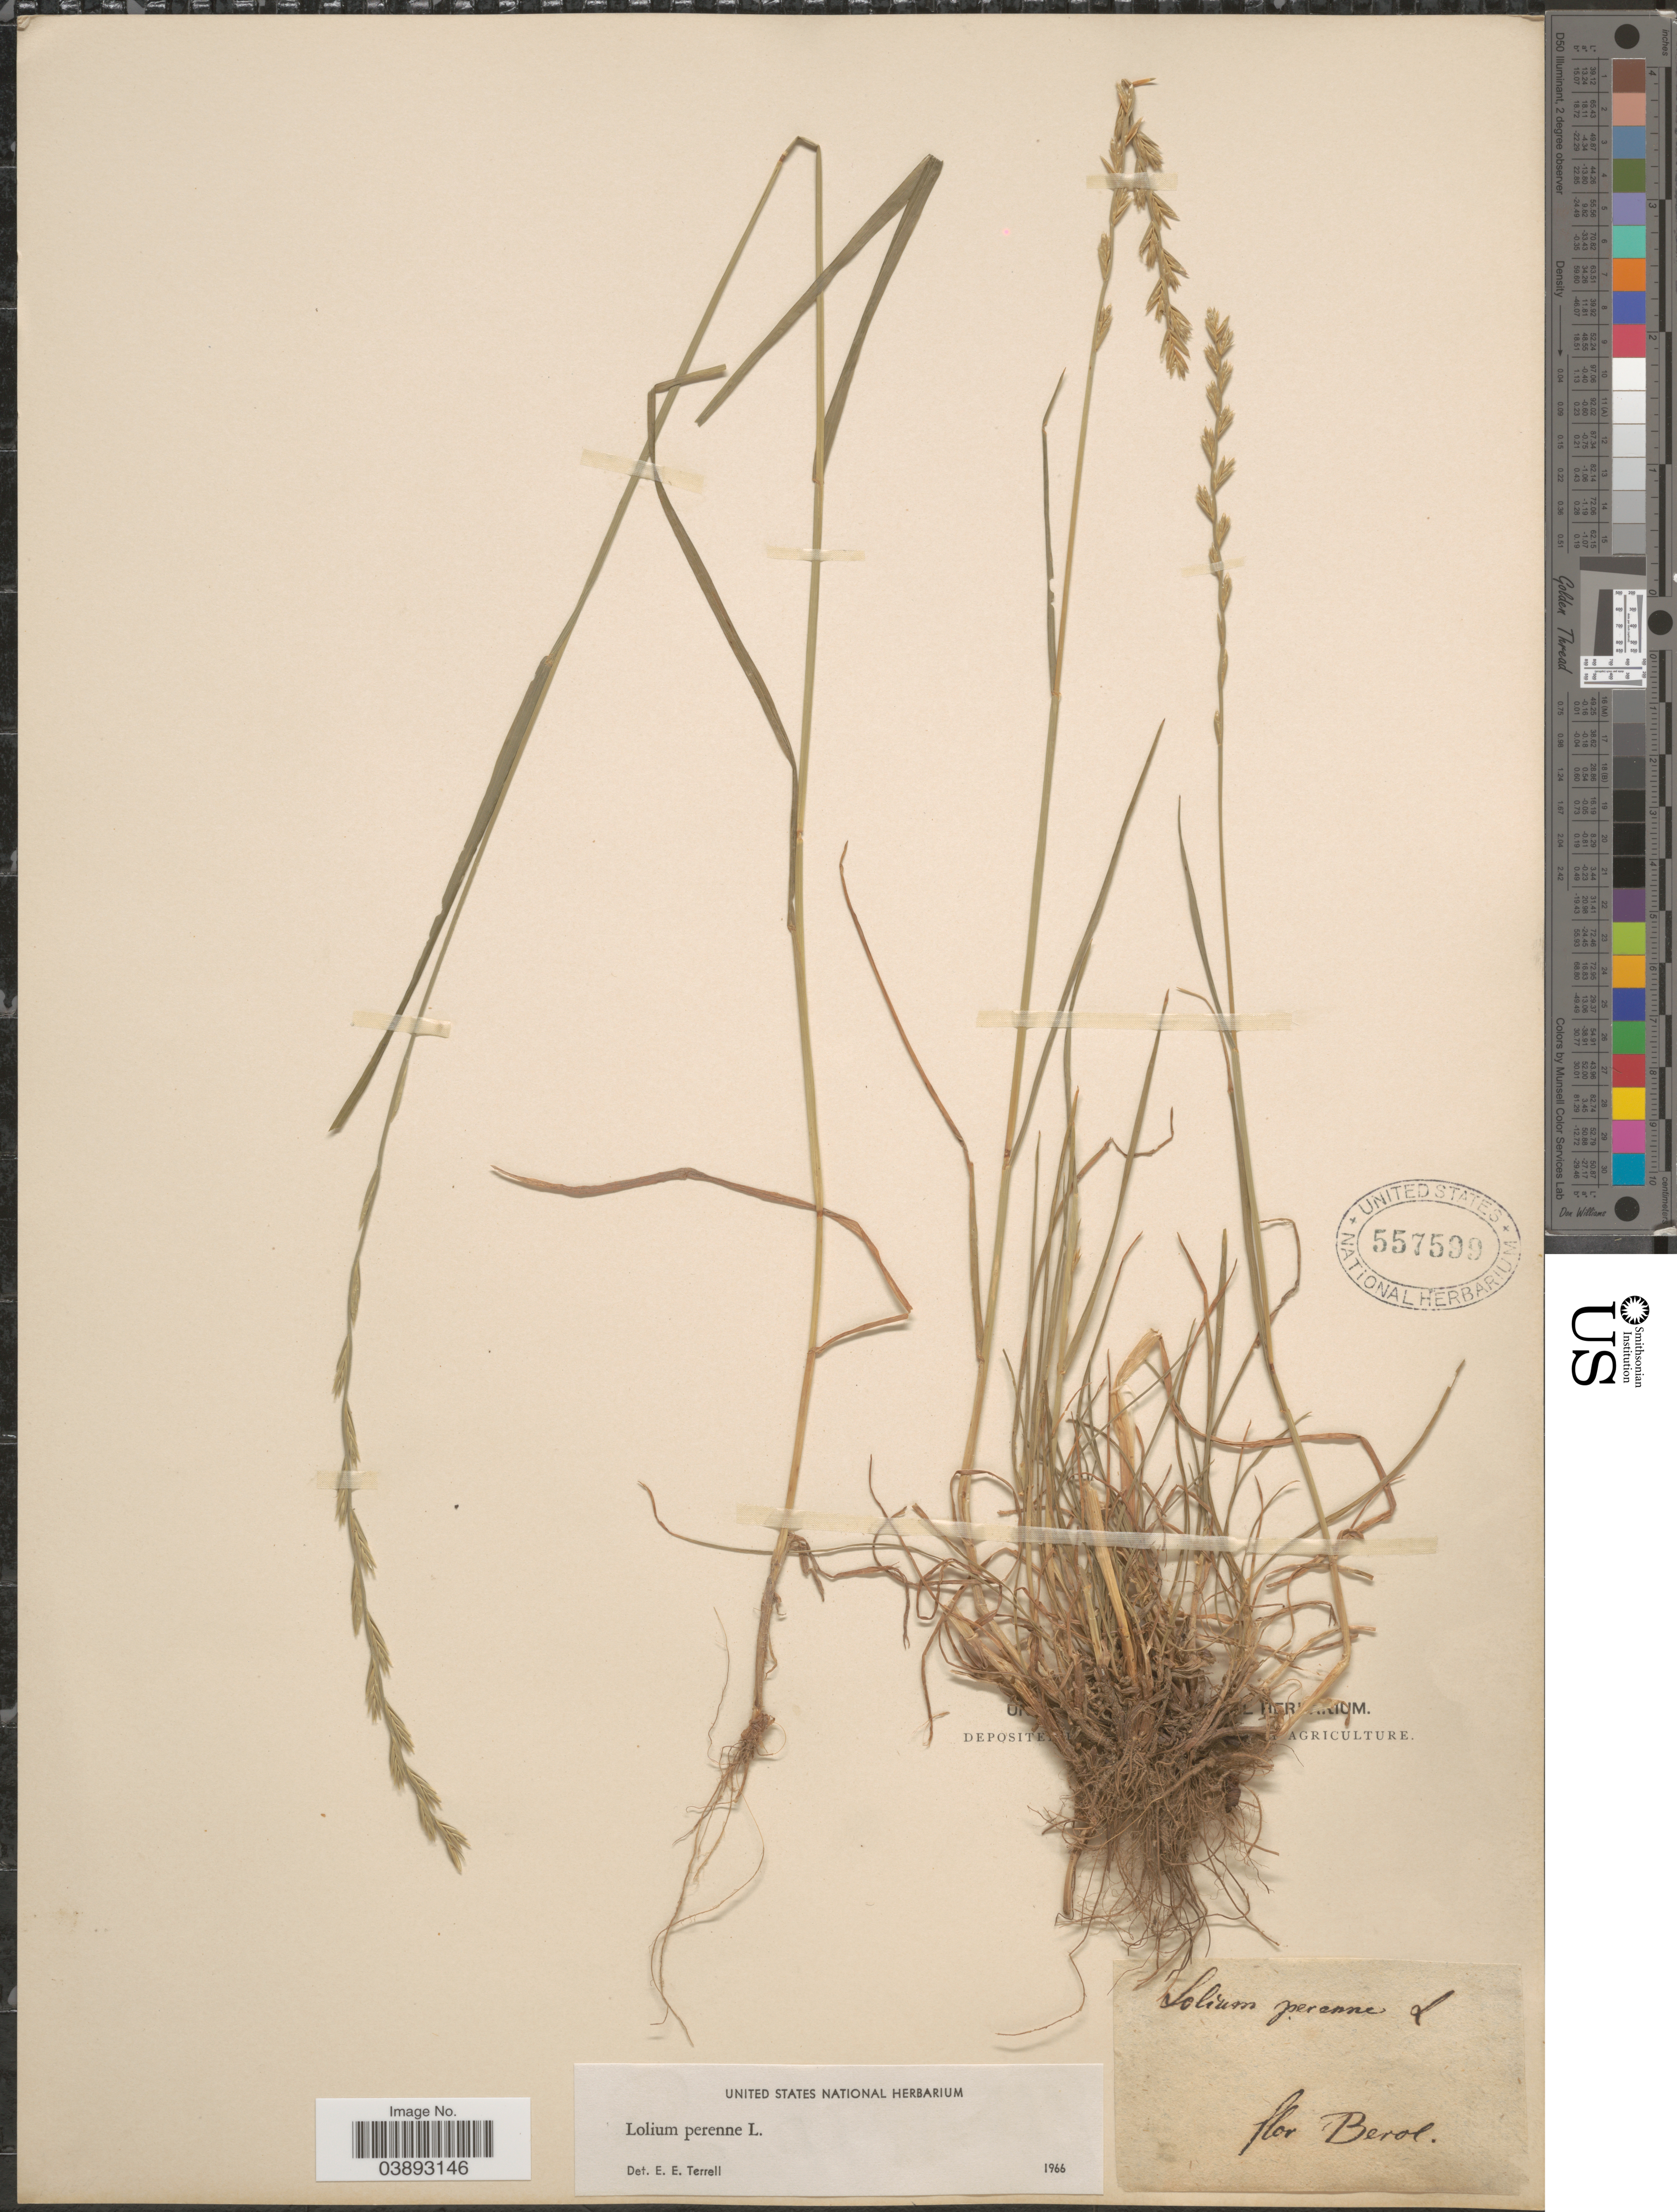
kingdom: Plantae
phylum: Tracheophyta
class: Liliopsida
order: Poales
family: Poaceae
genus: Lolium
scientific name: Lolium perenne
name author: L.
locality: Berol.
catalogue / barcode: US 557599